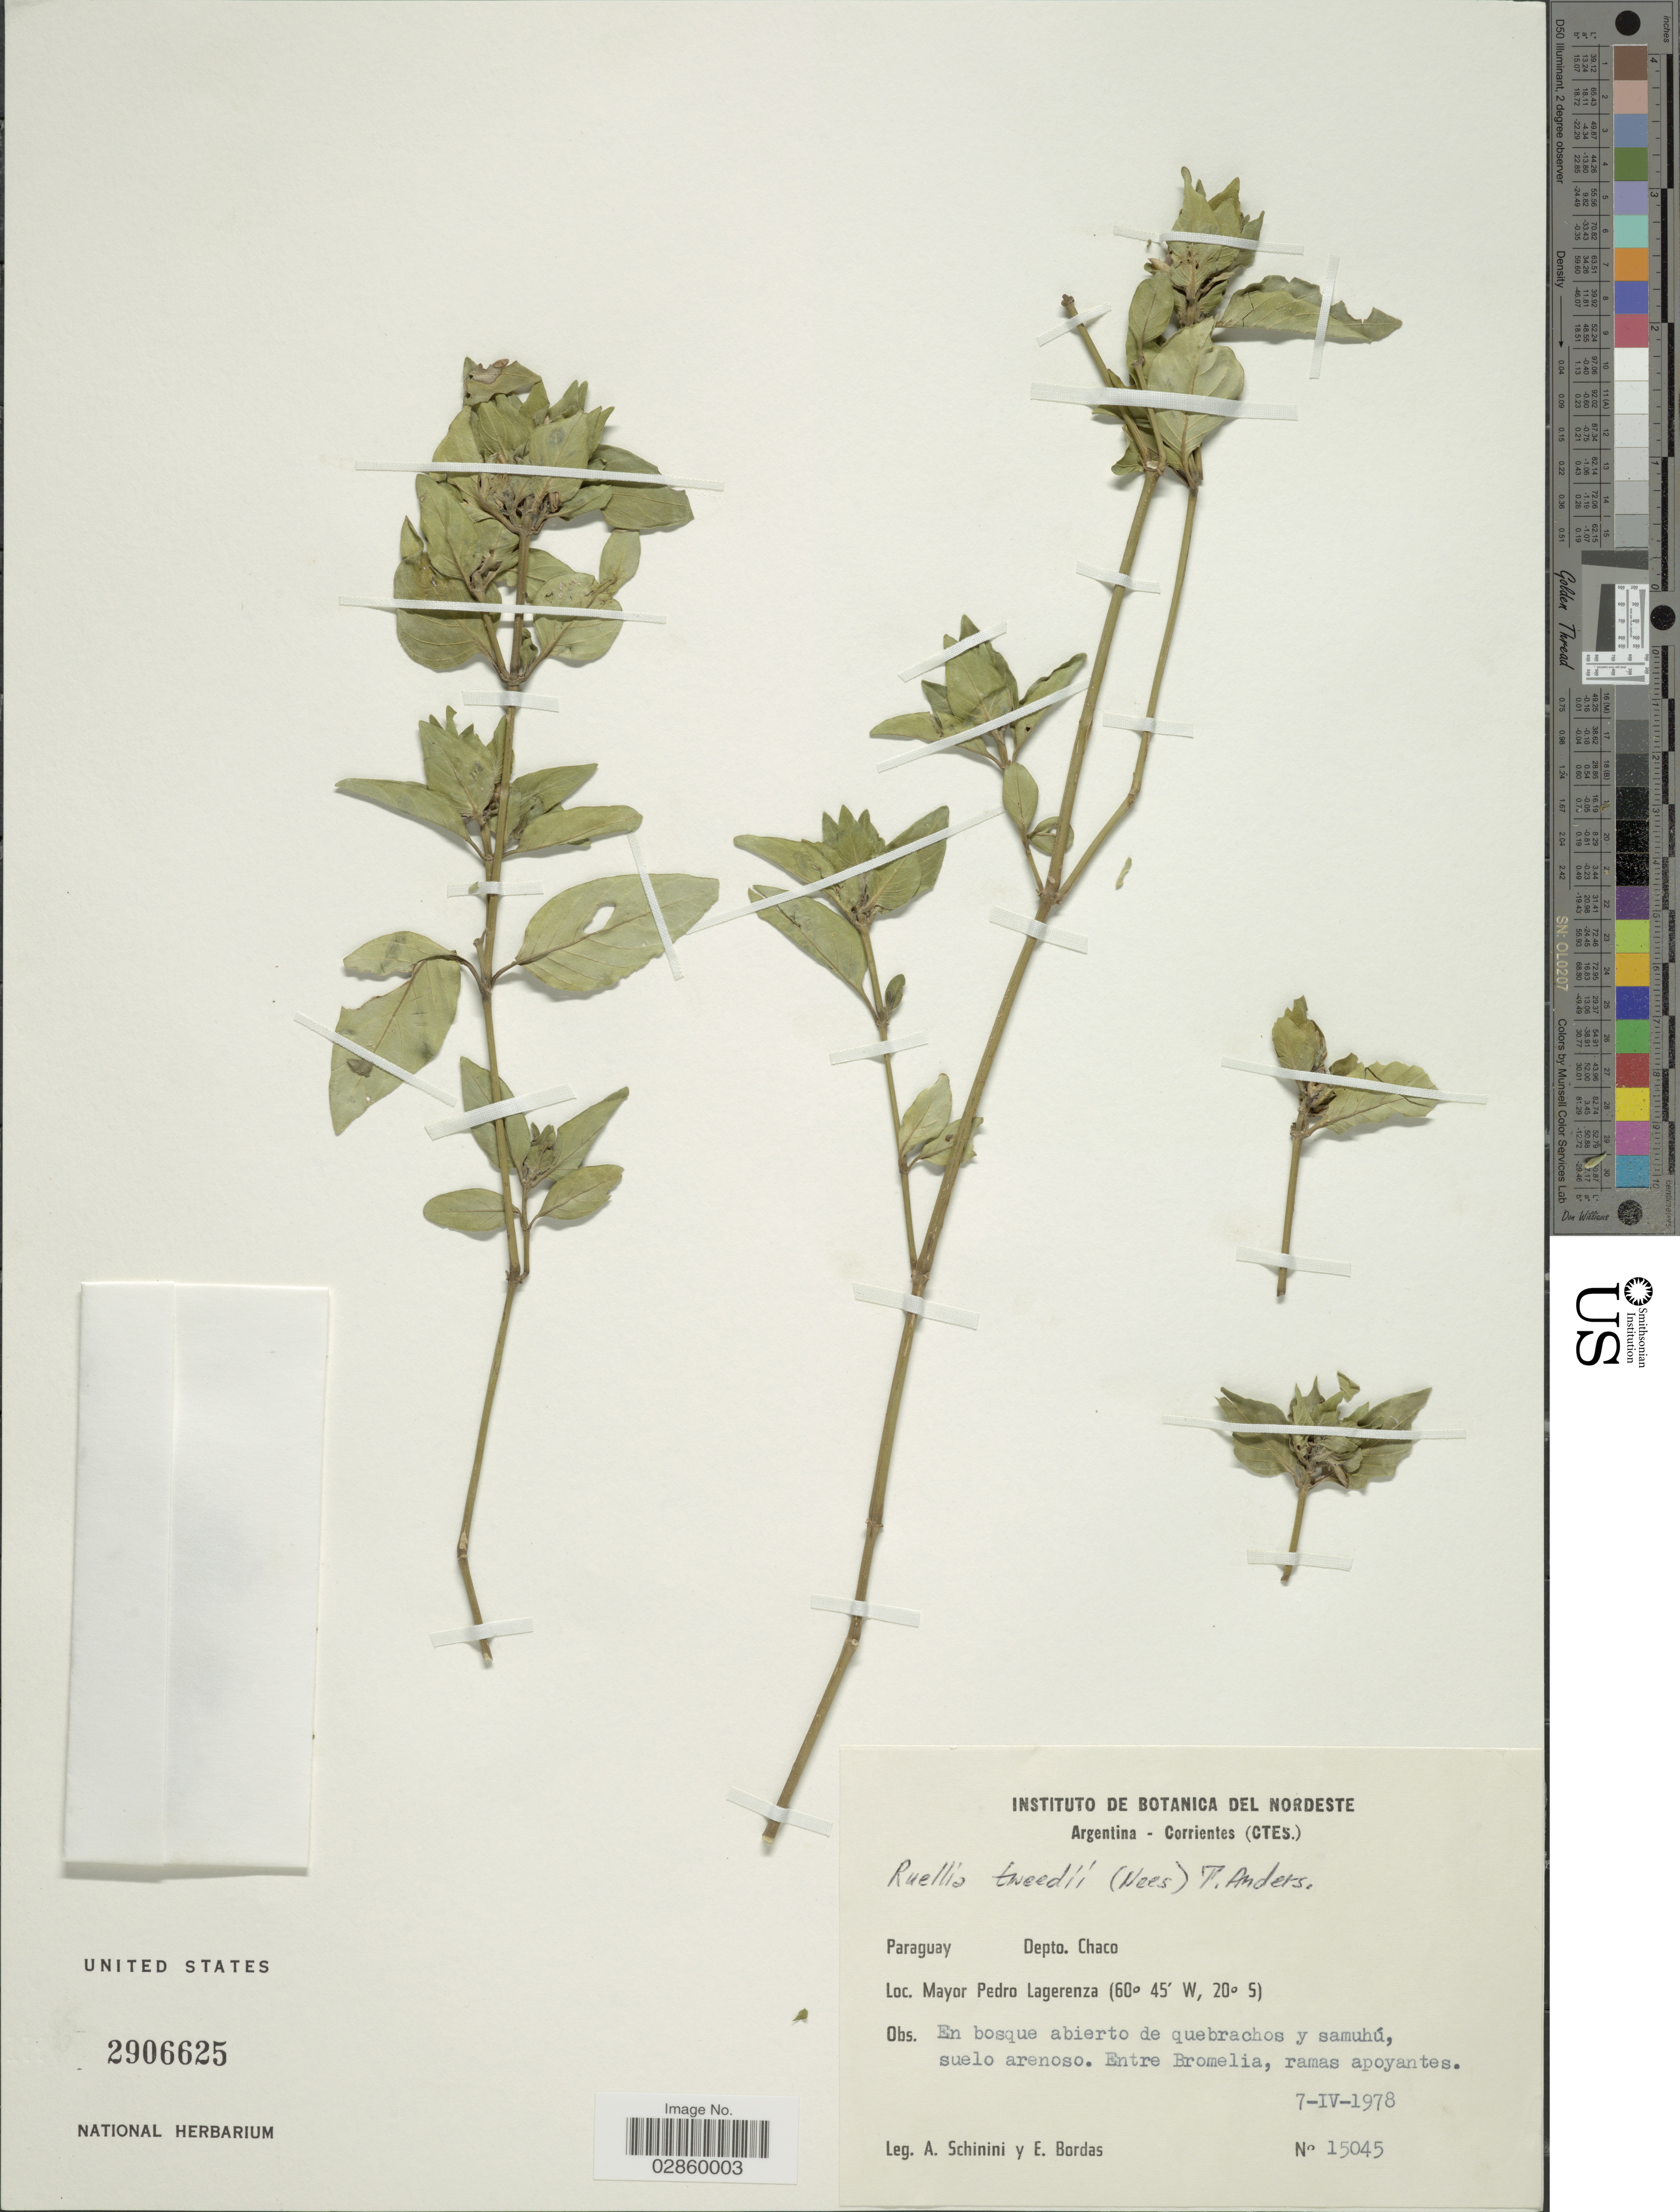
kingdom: Plantae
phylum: Tracheophyta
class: Magnoliopsida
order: Lamiales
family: Acanthaceae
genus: Ruellia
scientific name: Ruellia erythropus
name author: (Nees) Lindau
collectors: A. Schinini & E. Bordas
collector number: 15045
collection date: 1978-04-07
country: Argentina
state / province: Chaco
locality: Depto. Chaco, Mayor Pedro Lagerenza.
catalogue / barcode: US 2906625